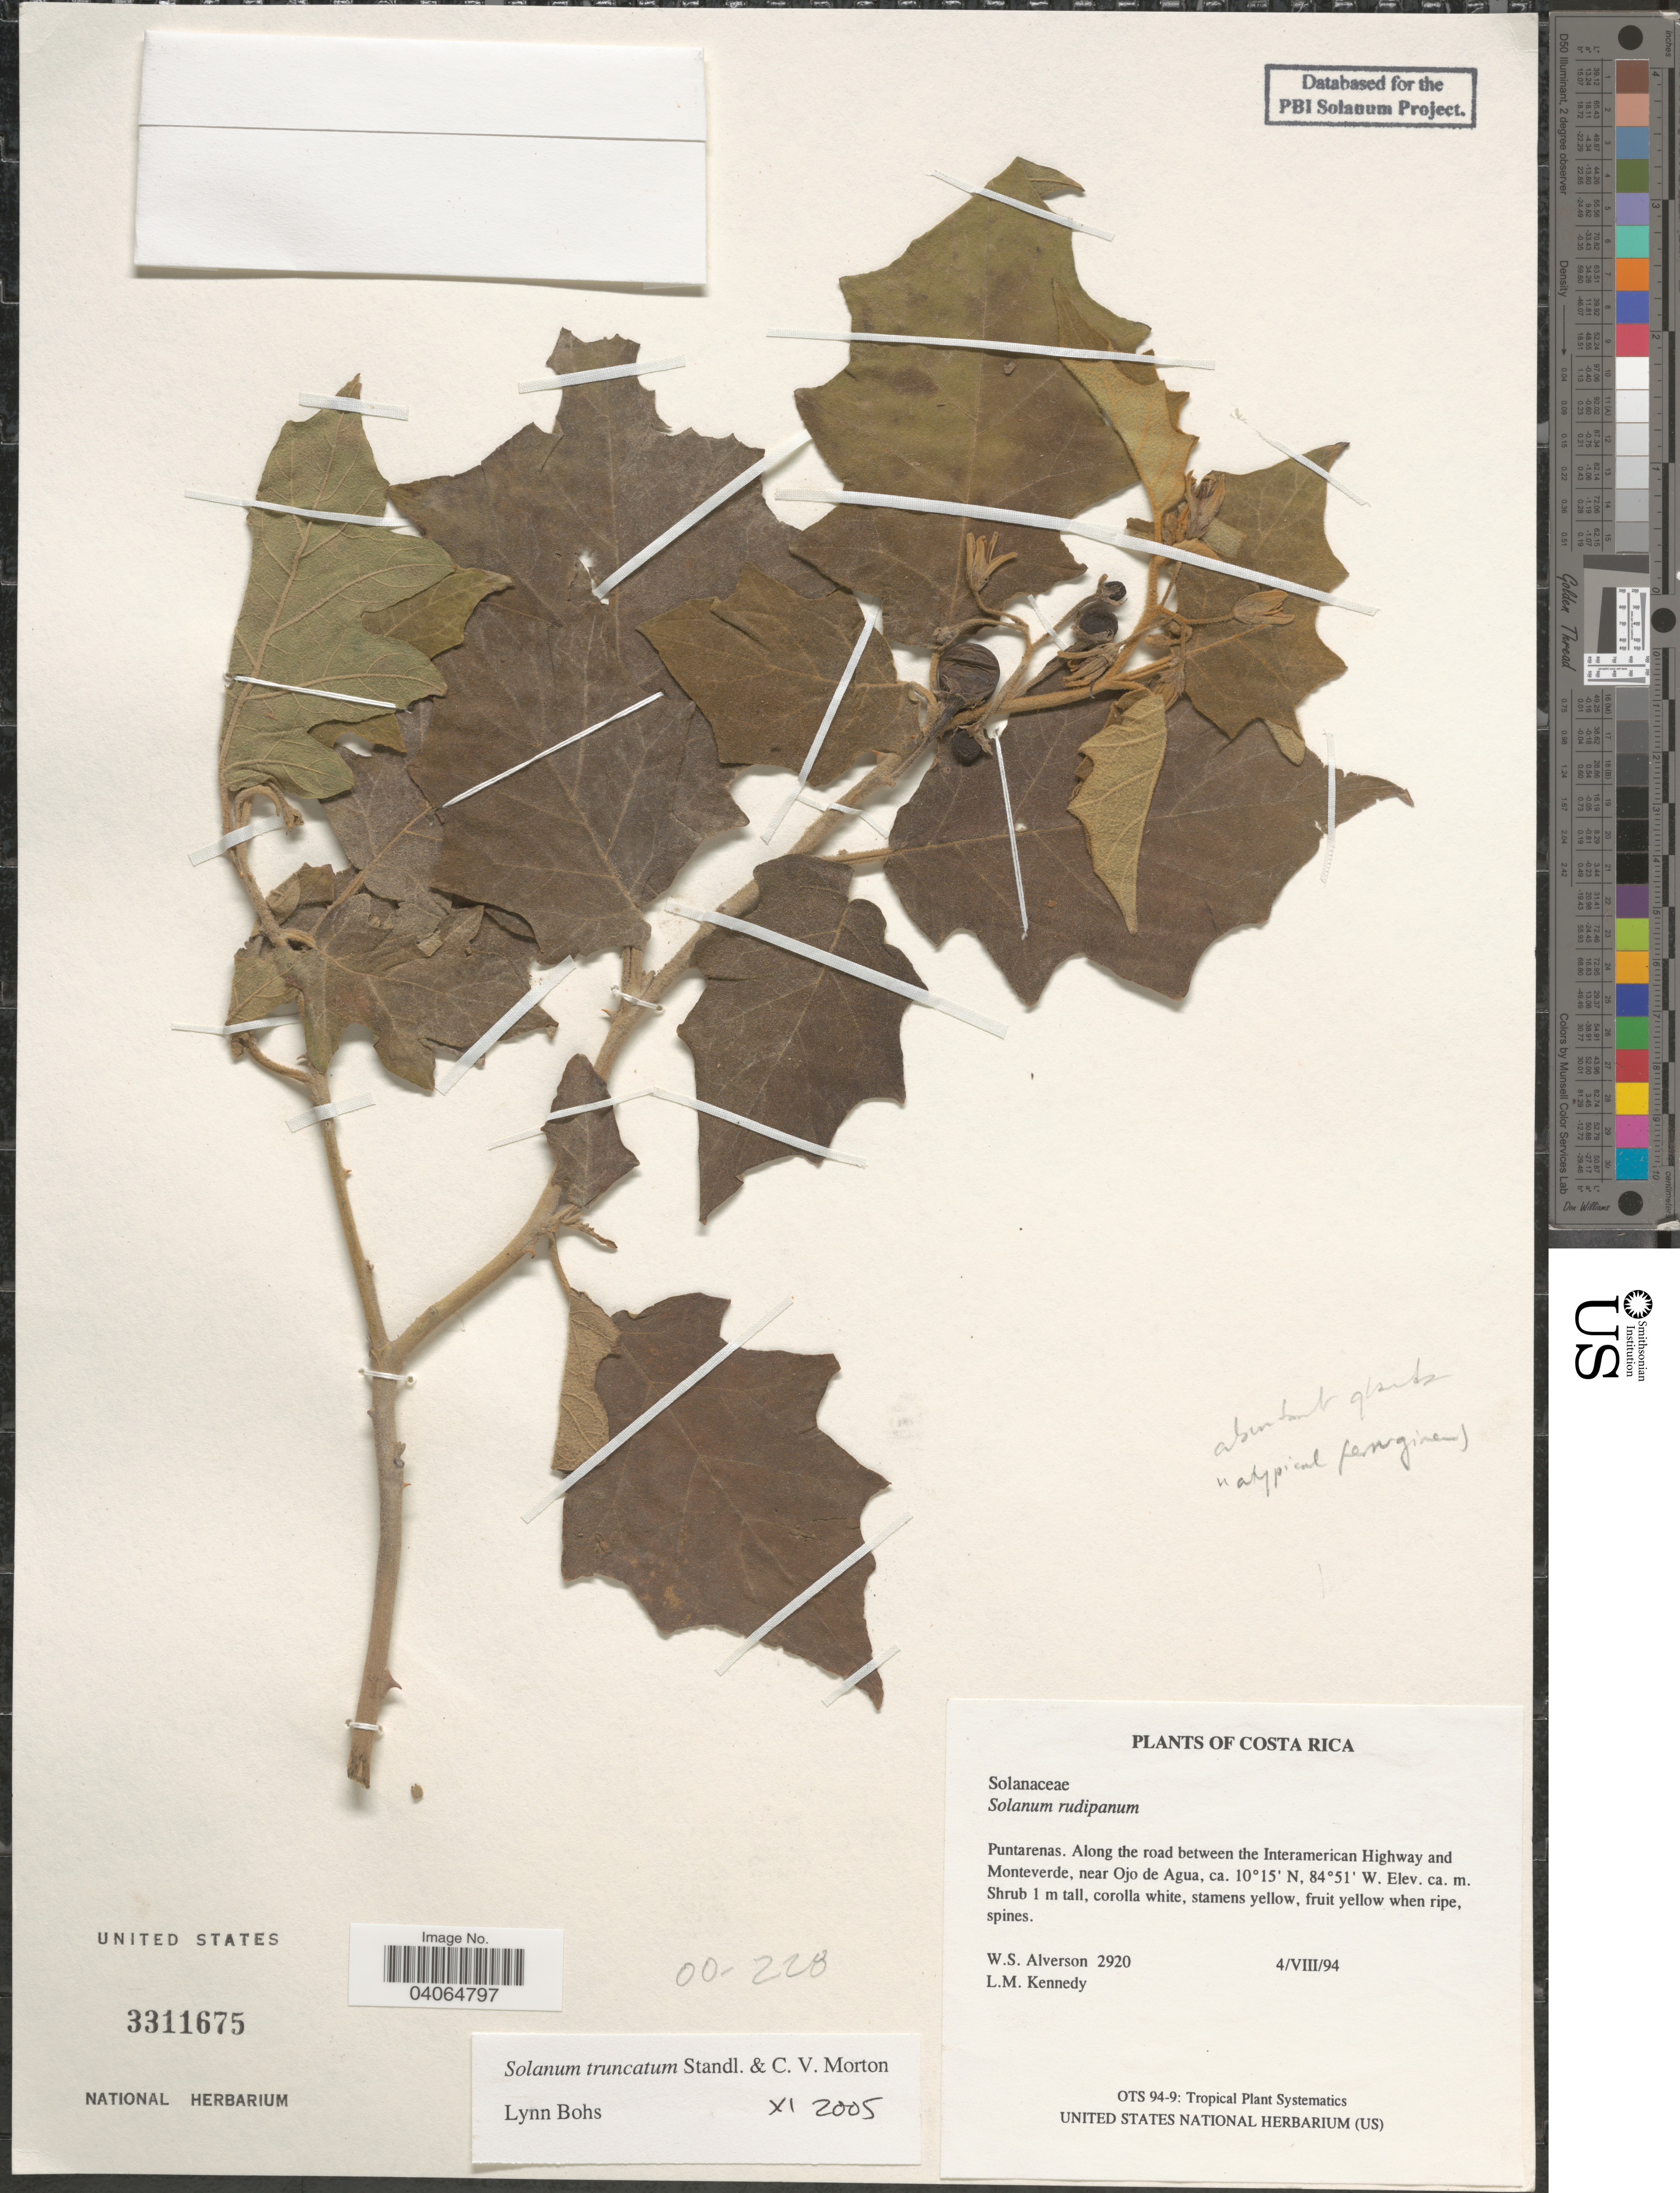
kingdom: Plantae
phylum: Tracheophyta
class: Magnoliopsida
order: Solanales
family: Solanaceae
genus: Solanum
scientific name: Solanum truncatum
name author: Standl. & C.V. Morton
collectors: W. S. Alverson & L. M. Kennedy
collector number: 2920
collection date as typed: Transcribed d/m/y: 4/8/94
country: Costa Rica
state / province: Puntarenas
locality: Along the road between the Interamerican Highway and Monteverde, near Ojo de Agua.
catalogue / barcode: US 3311675